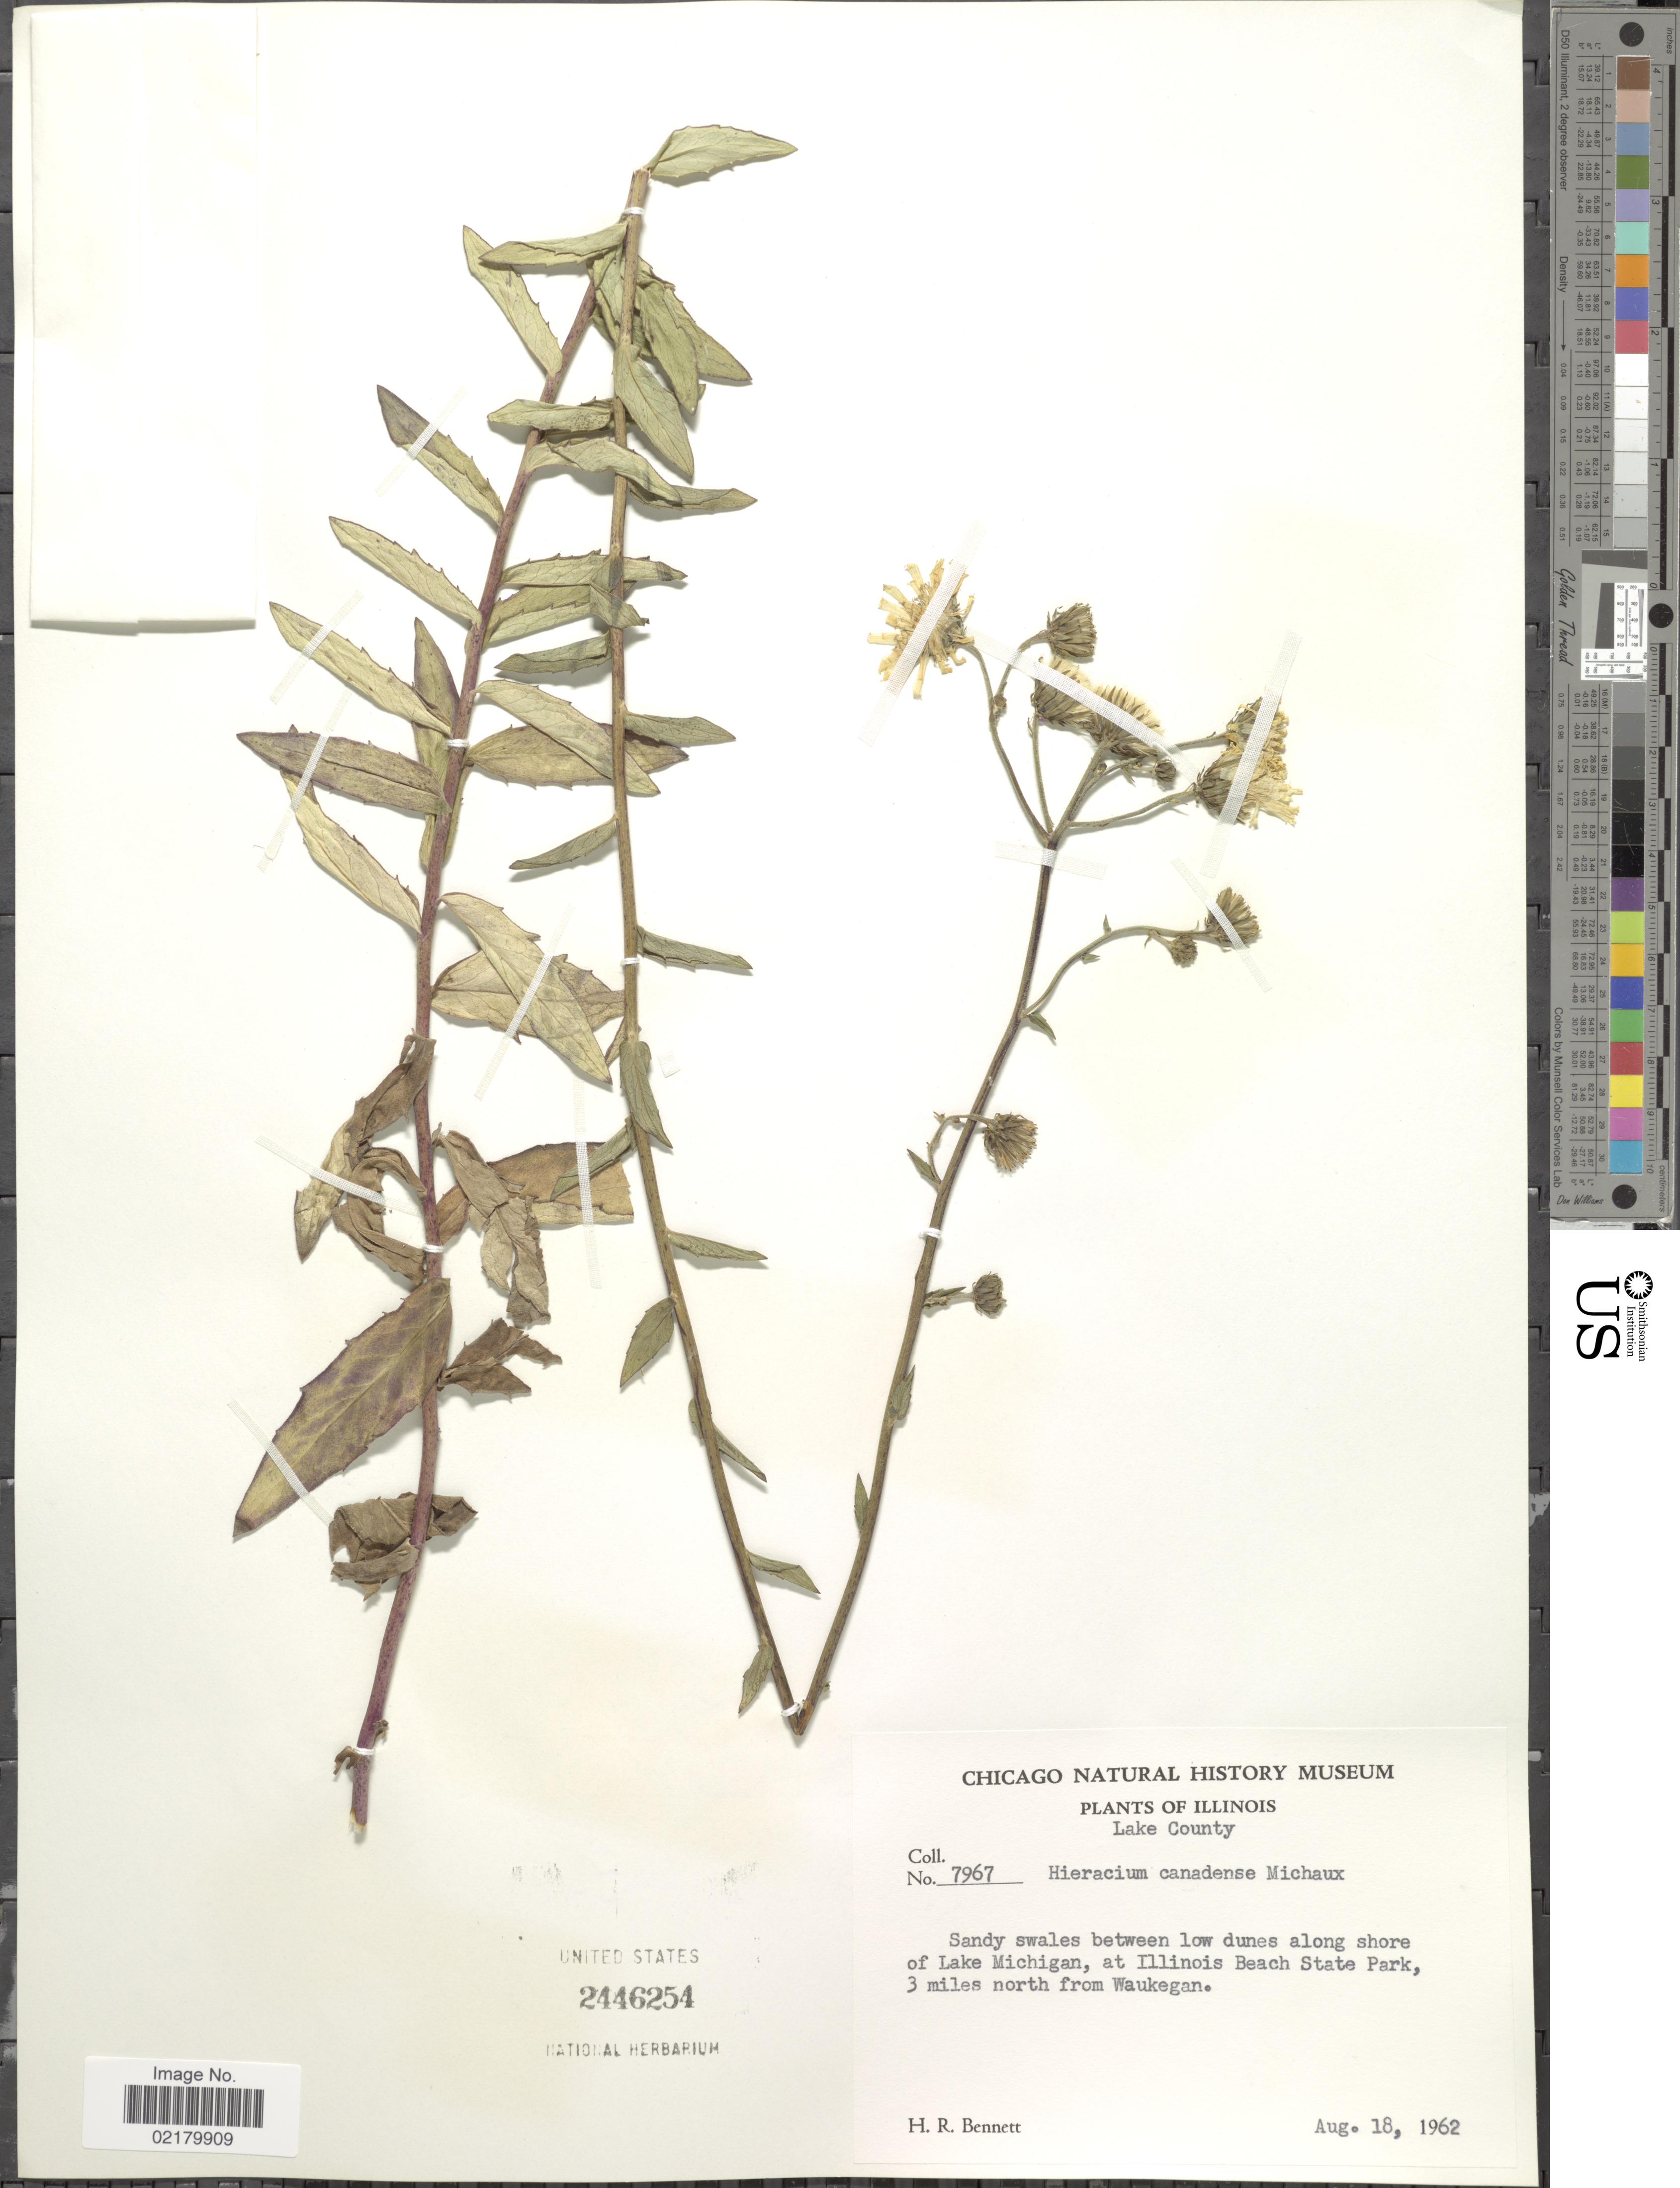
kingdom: Plantae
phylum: Tracheophyta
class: Magnoliopsida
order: Asterales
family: Asteraceae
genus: Hieracium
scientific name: Hieracium canadense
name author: Michx.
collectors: H. R. Bennett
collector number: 7967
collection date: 1962-08-18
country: United States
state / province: Illinois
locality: Lake County, Sandy swales between low dunes along shore of Lake Michigan, at Illinois Beach State Park, 3 miles north from Waukegan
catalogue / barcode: US 2446254